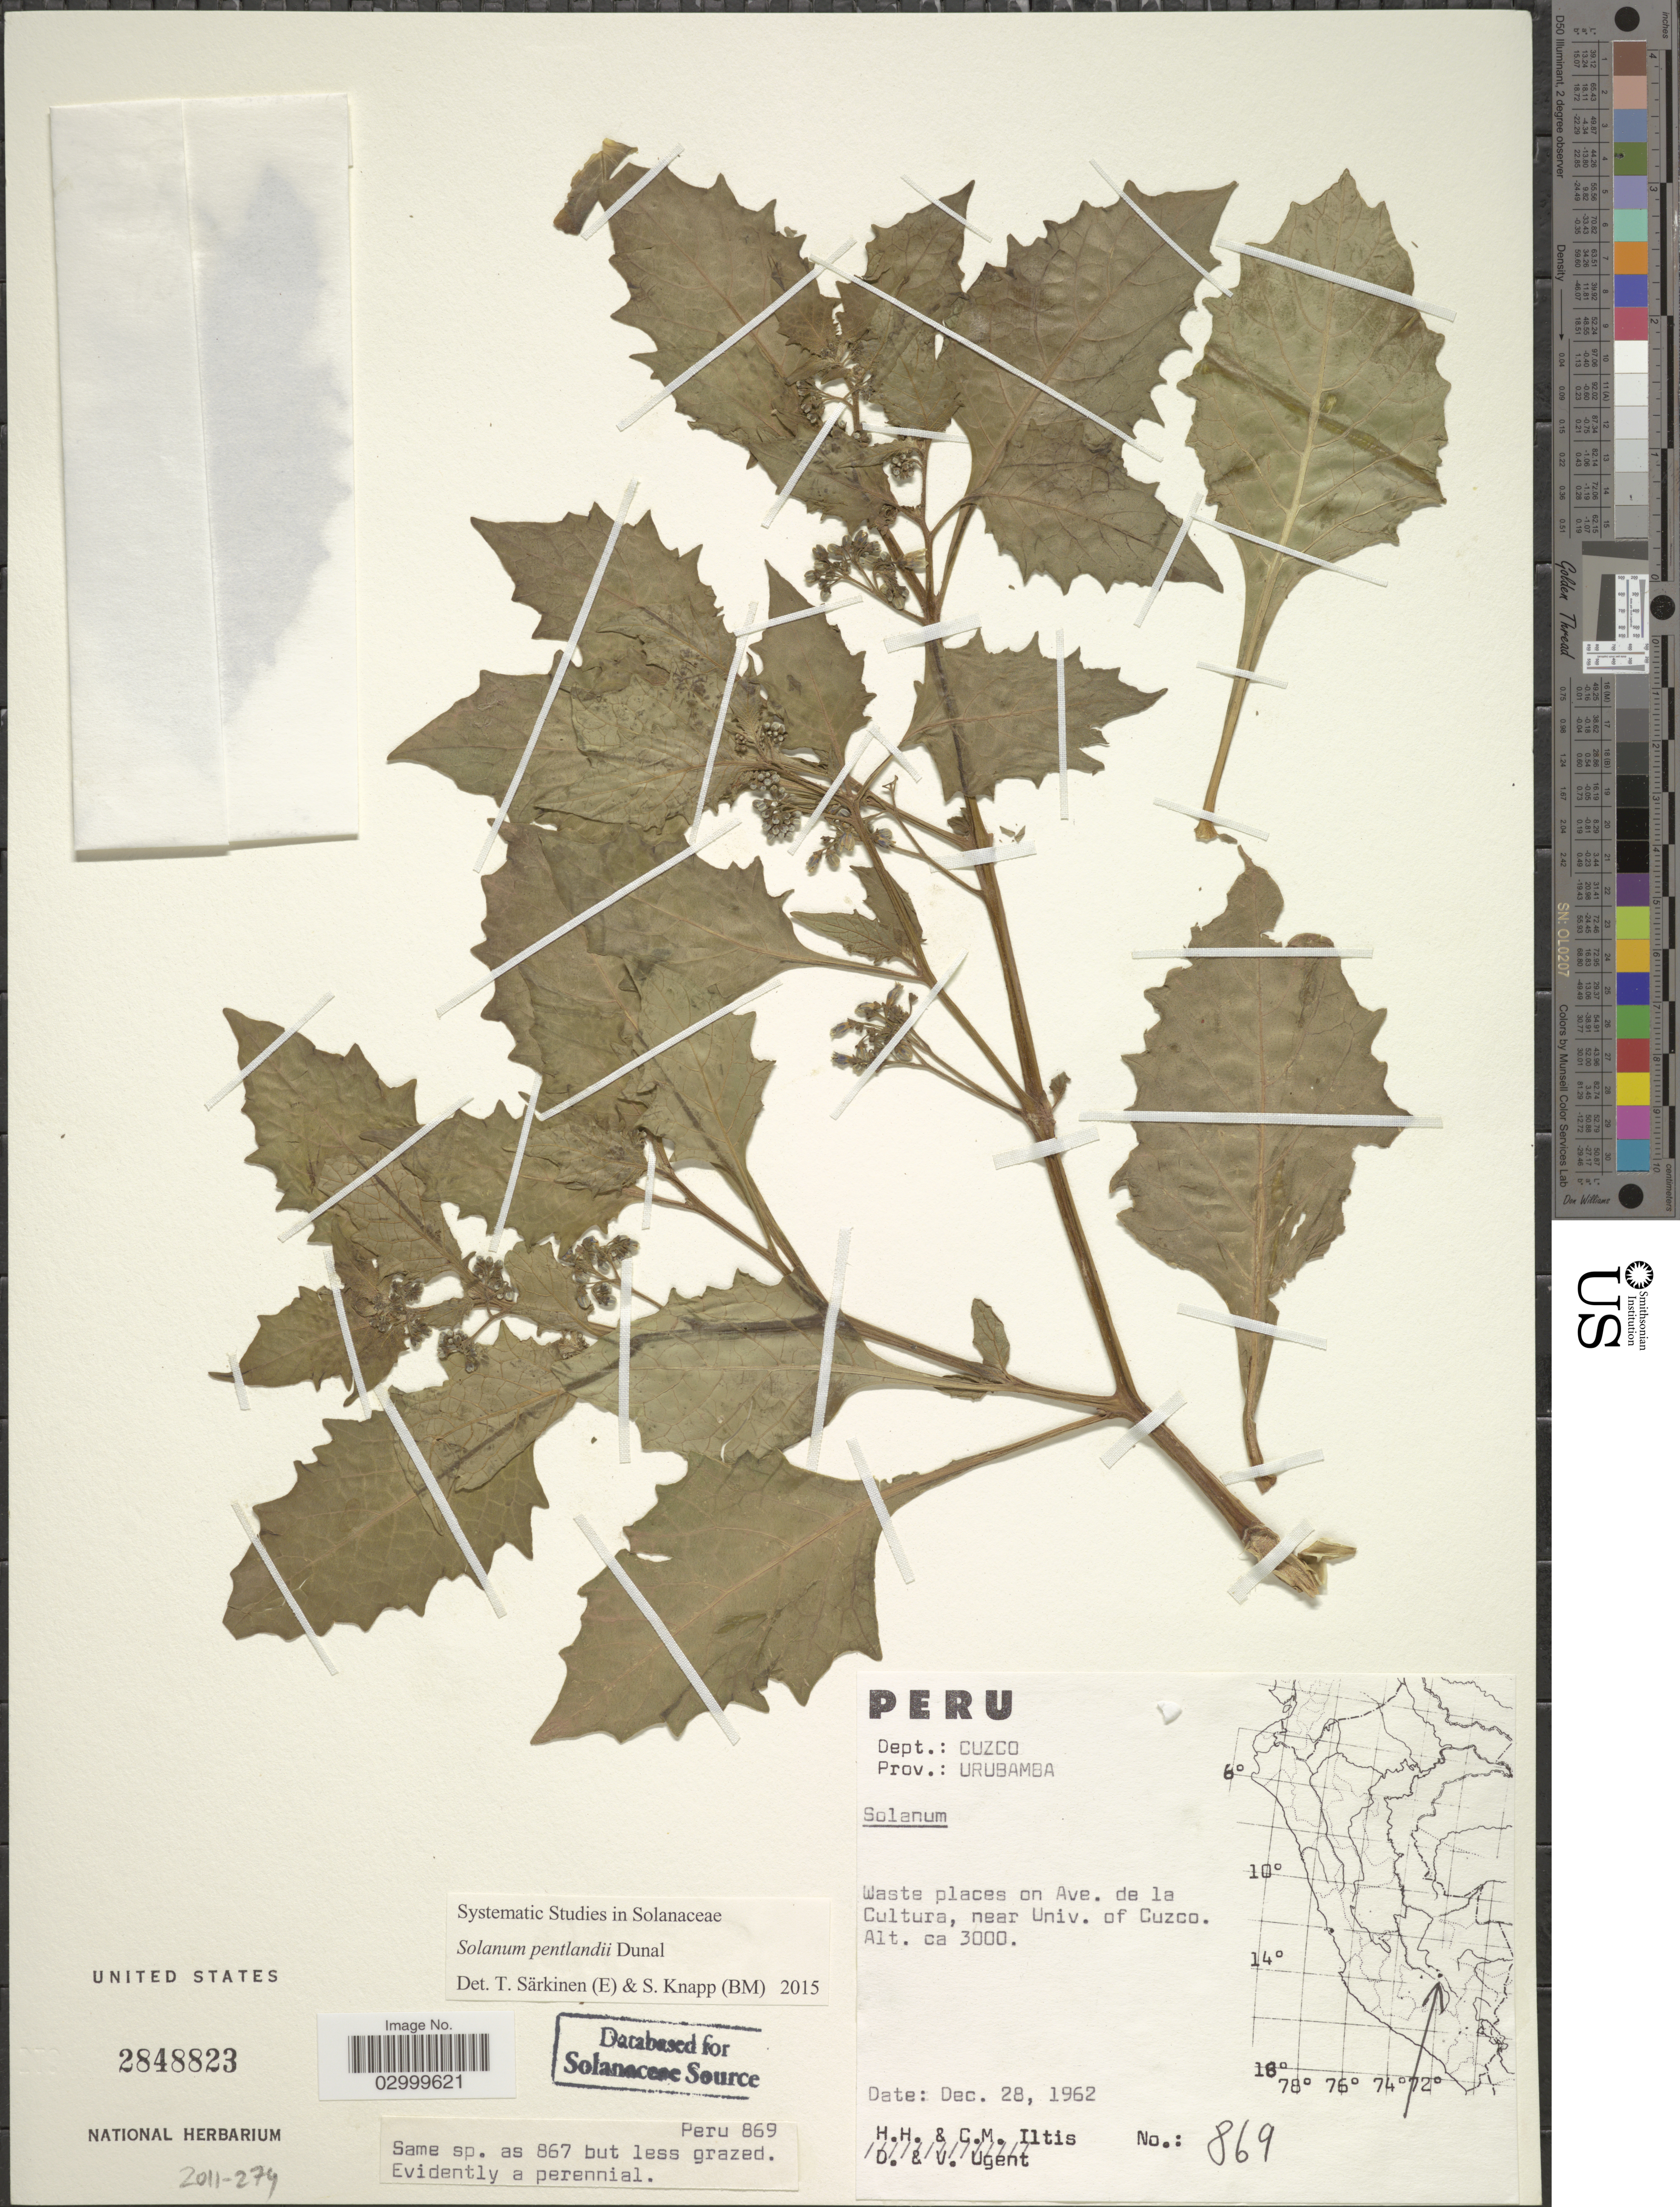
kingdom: Plantae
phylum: Tracheophyta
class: Magnoliopsida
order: Solanales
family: Solanaceae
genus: Solanum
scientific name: Solanum pentlandii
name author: Dunal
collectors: H. H. Iltis & C. M Iltis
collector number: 869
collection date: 1962-12-28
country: Peru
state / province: Cusco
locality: Dept. Cuzco, Prov.: Urubamba, Waste places on Ave. de la Cultura, near Univ. of Cuzco.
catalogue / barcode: US 2848823